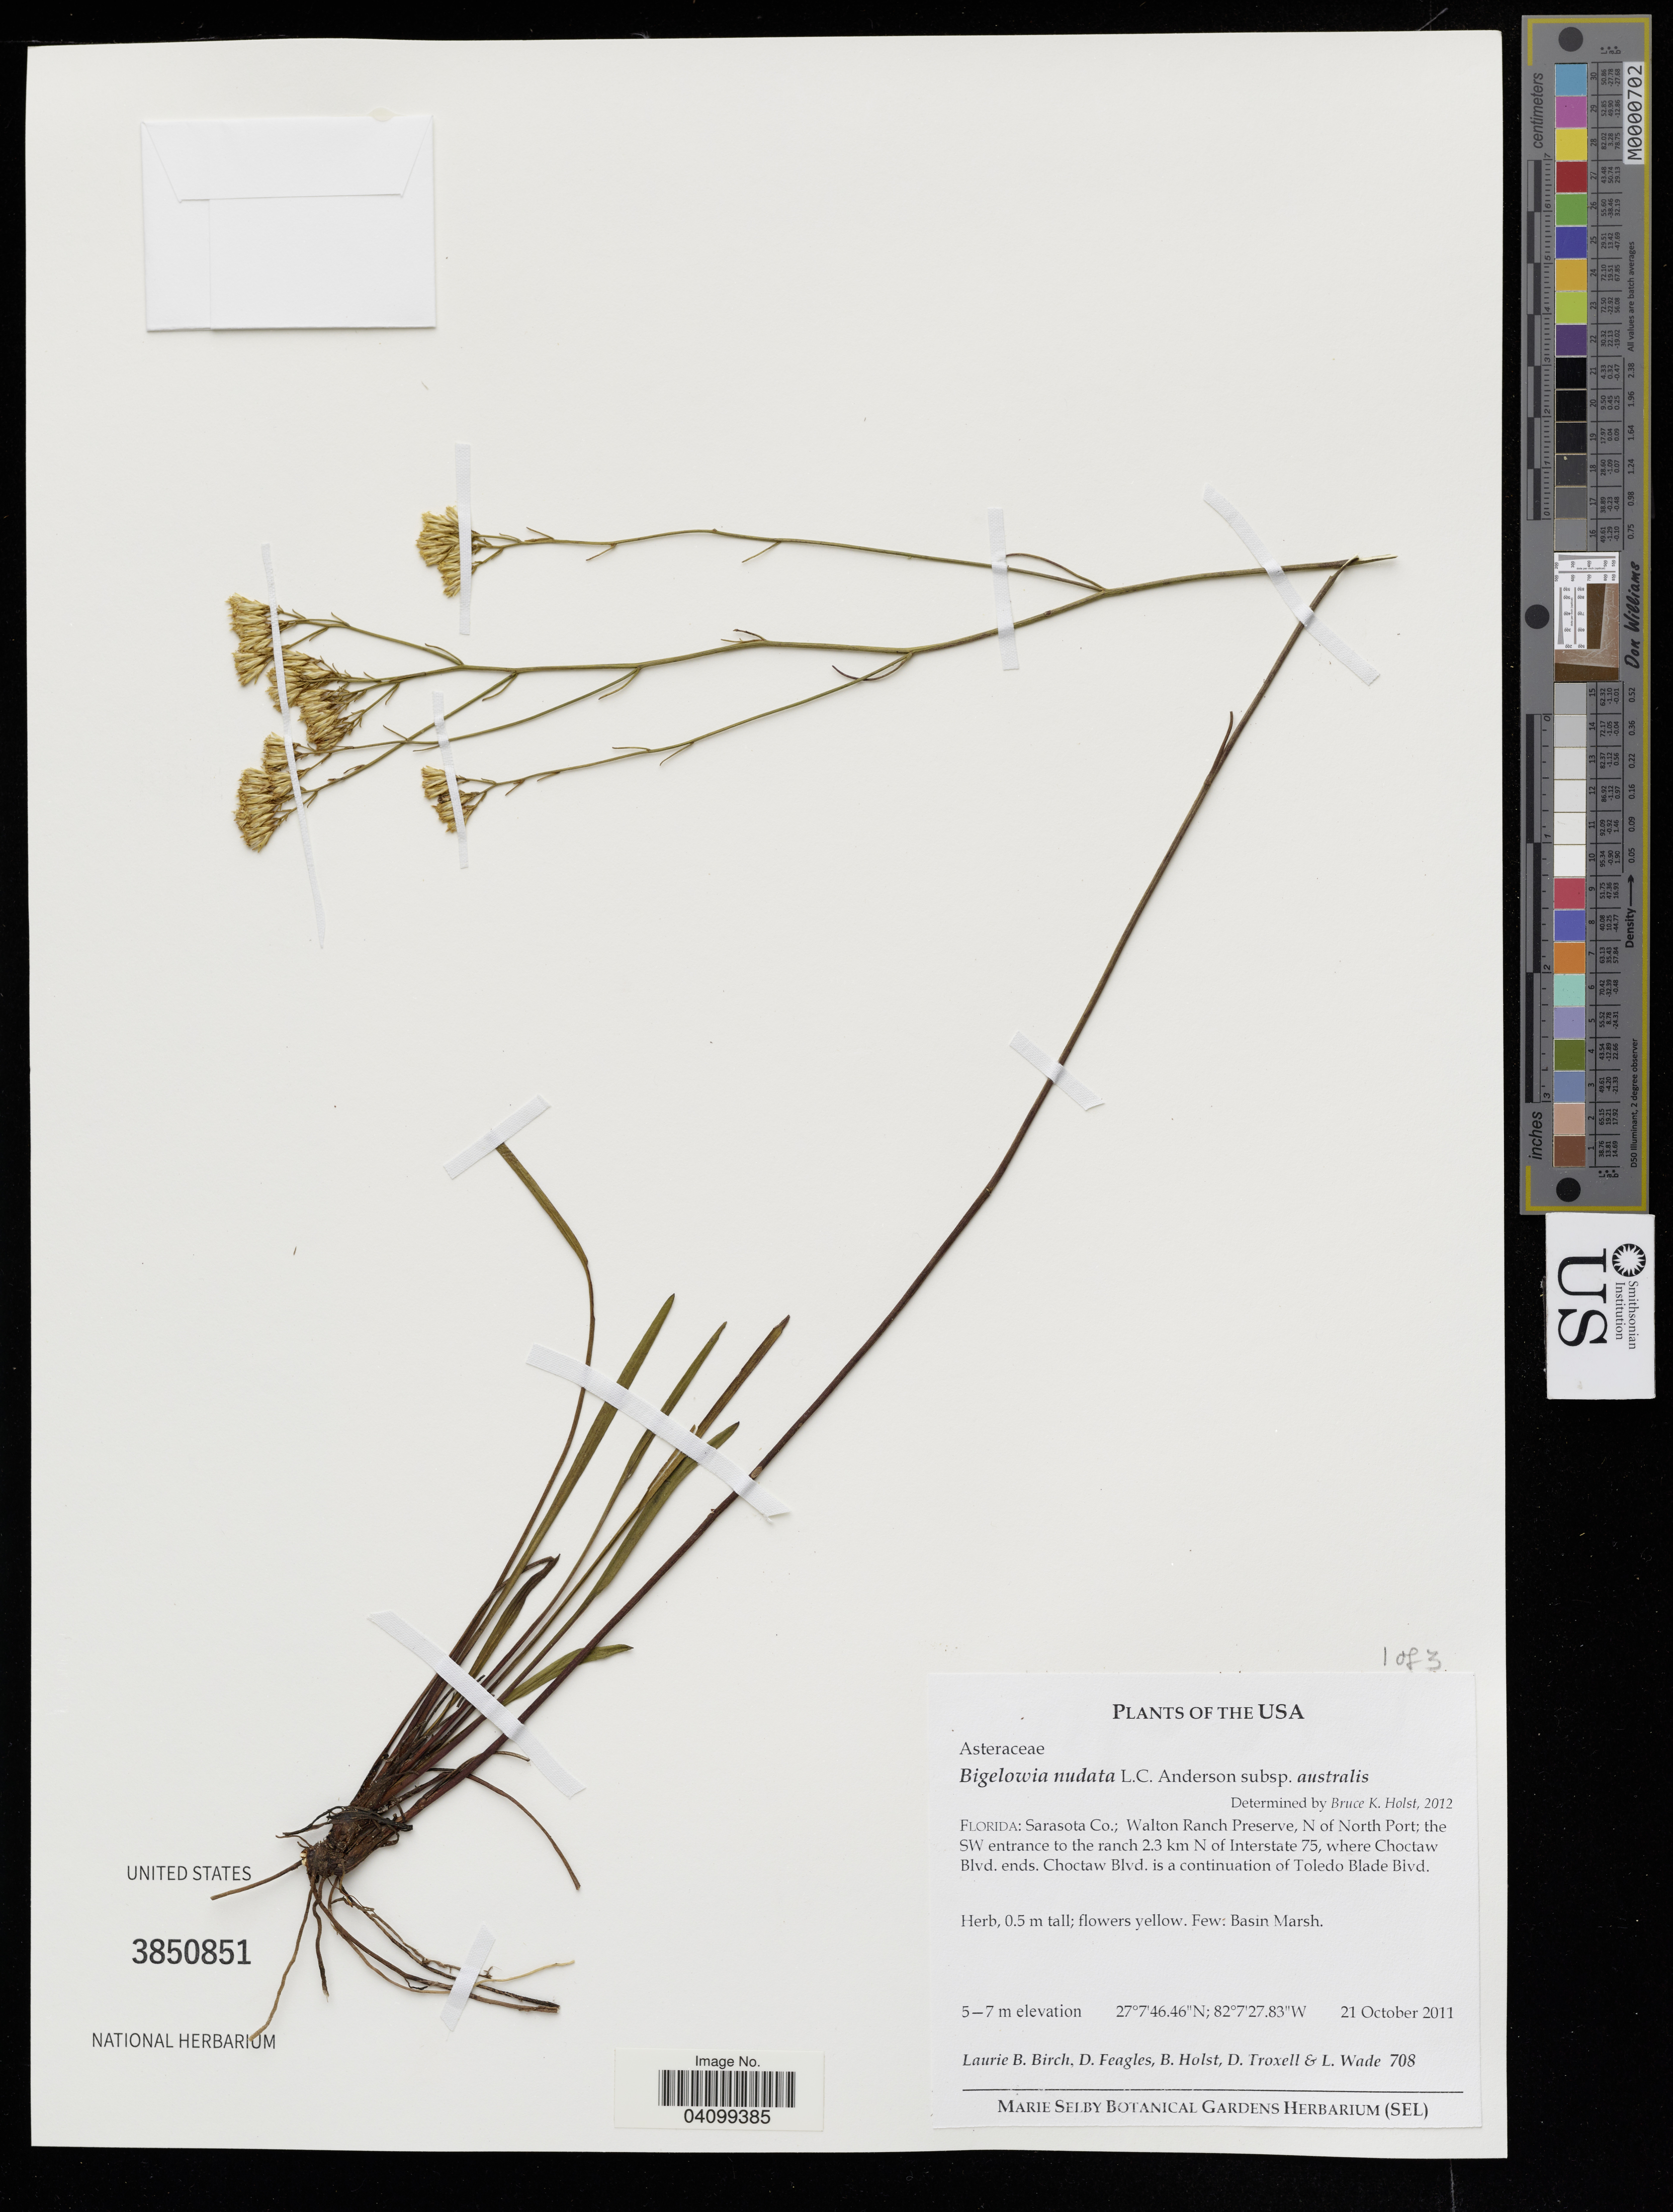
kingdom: Plantae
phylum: Tracheophyta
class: Magnoliopsida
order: Asterales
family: Asteraceae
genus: Bigelowia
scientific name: Bigelowia nudata subsp. australis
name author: L.C. Anderson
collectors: L. Birch, B. Holst & D. Troxell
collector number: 708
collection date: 2011-10-21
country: United States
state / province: Florida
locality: Sarasota Co.; Walton Ranch Preserve, N of North Port; the SW entrance to the ranch 2.3 km N of Interstate 75, where Choctaw Blvd. ends. Choctaw Blvd. is a continuation of Toledo Blade Bivd.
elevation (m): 5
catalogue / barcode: US 3850851